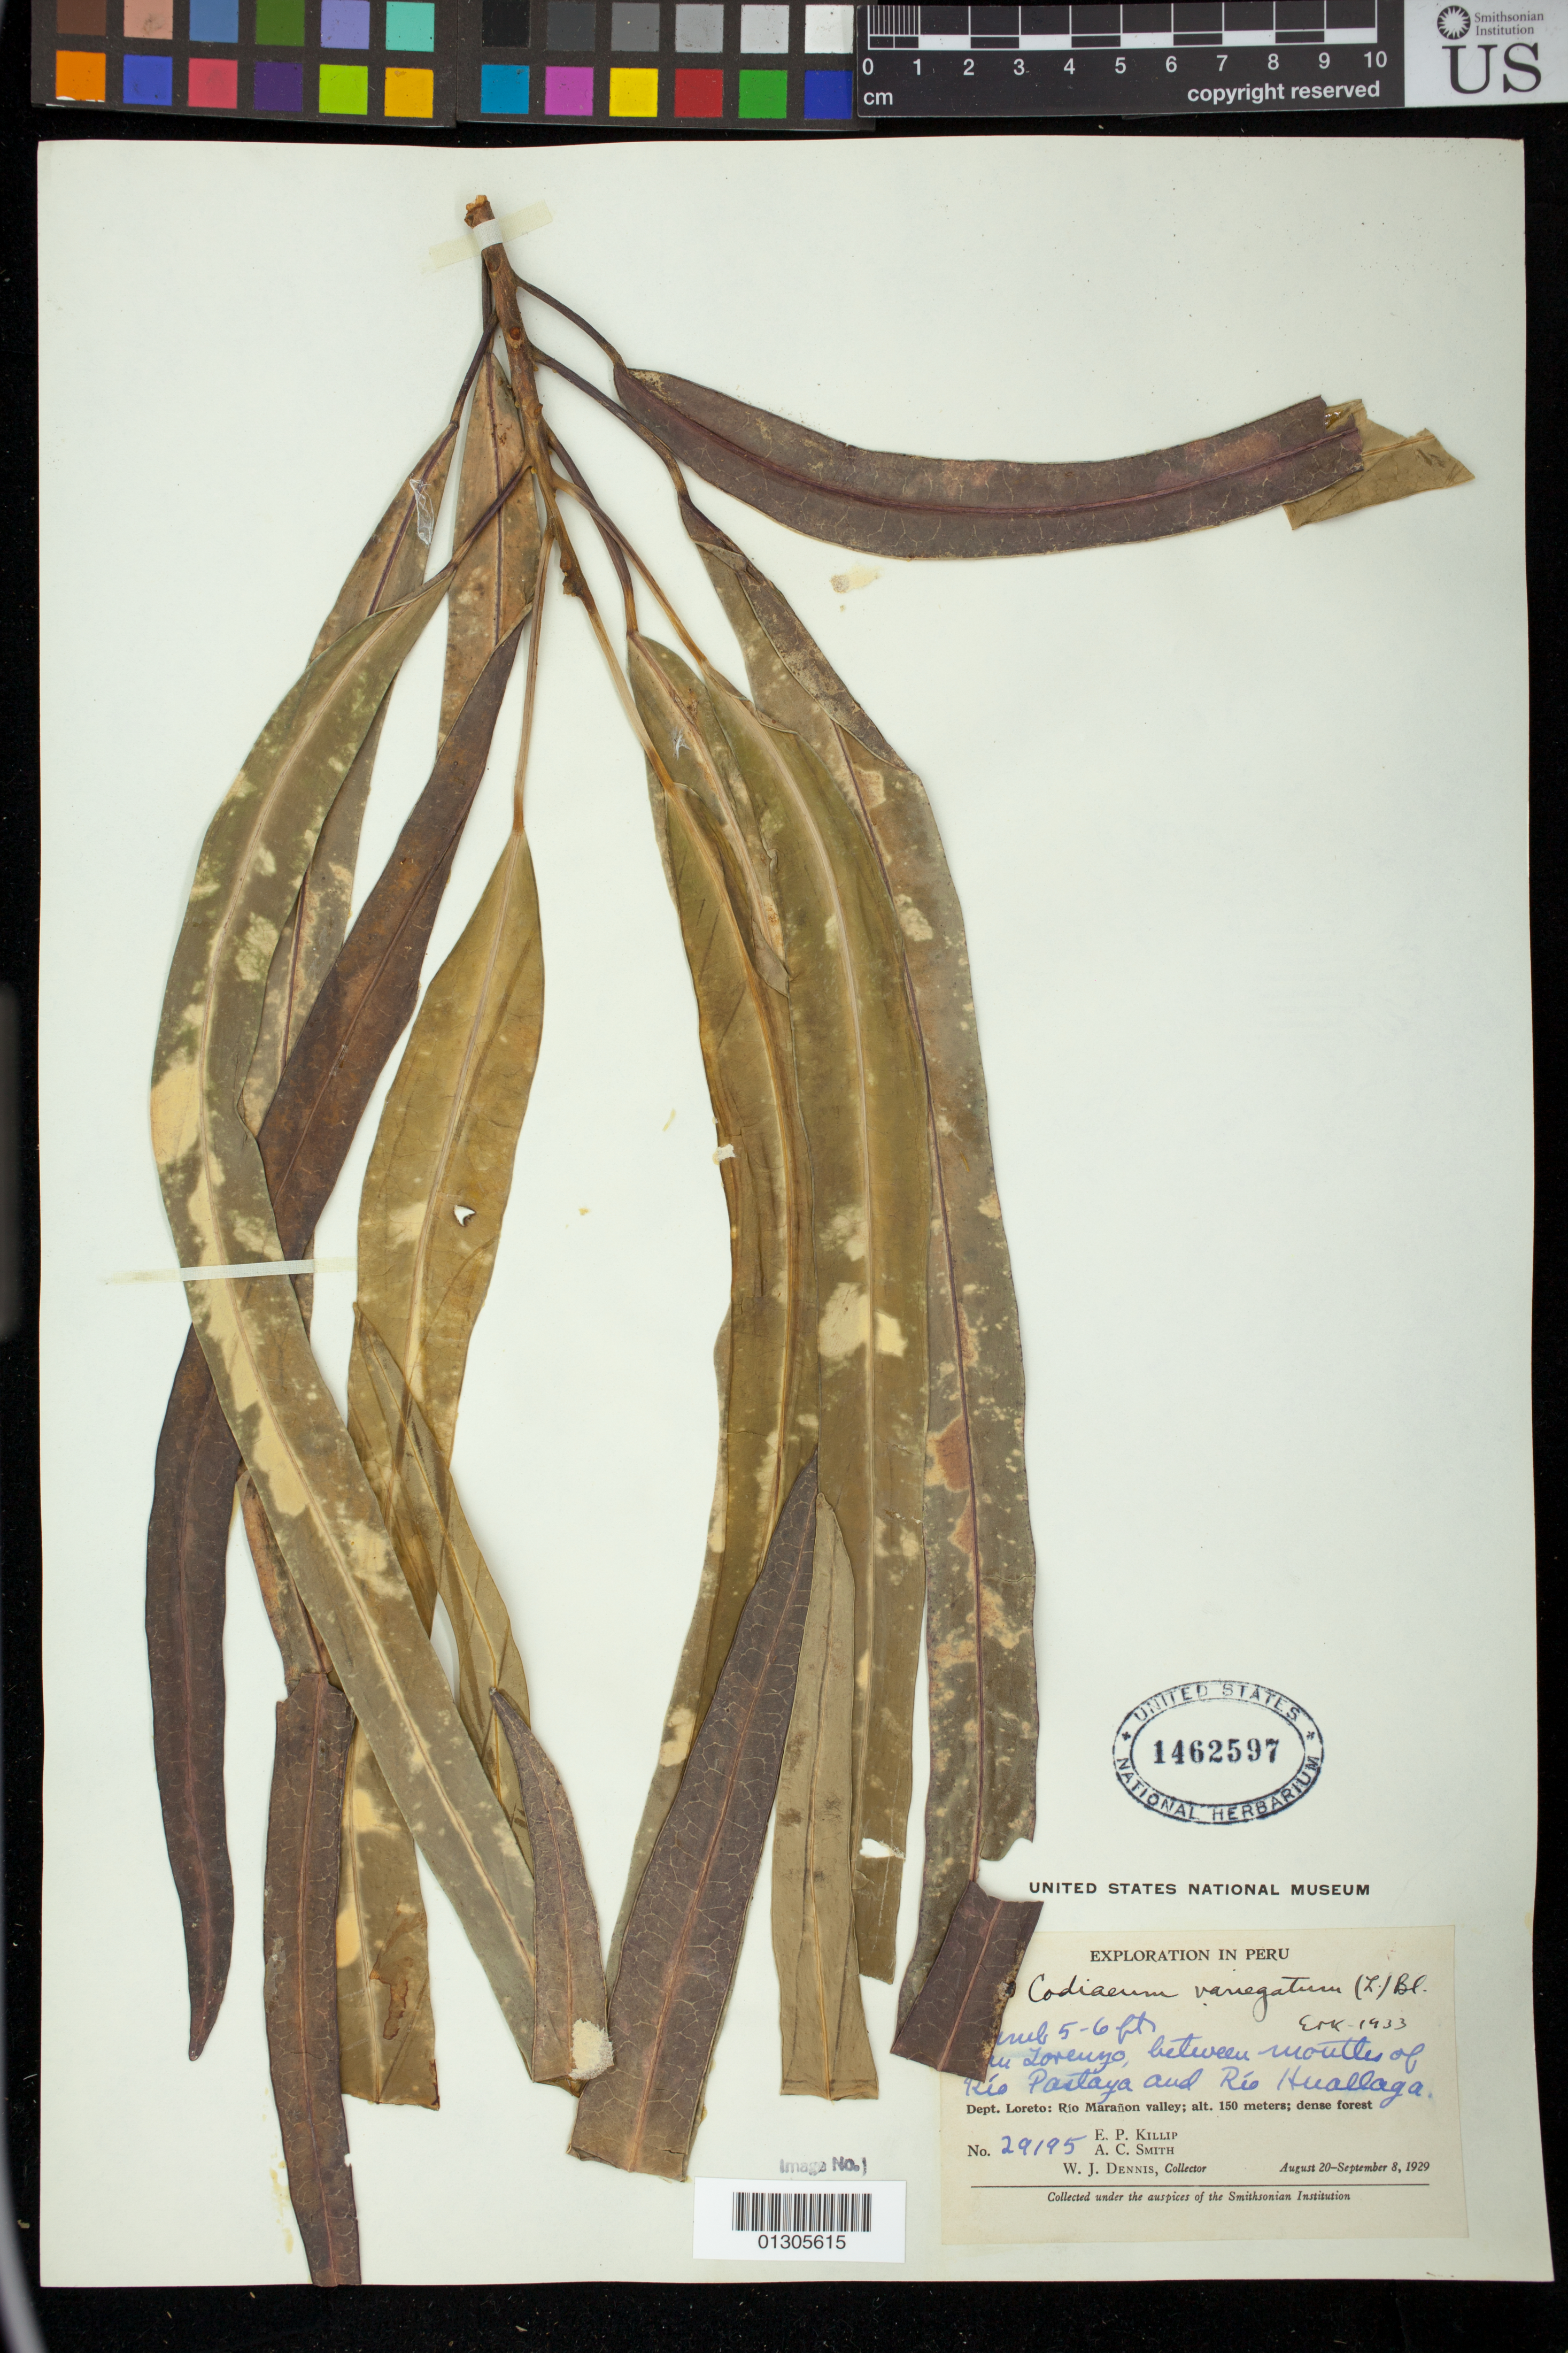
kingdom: Plantae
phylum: Tracheophyta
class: Magnoliopsida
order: Malpighiales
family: Euphorbiaceae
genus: Codiaeum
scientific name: Codiaeum variegatum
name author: (L.) Rumph. ex A. Juss.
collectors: W. J. Dennis, E. P. Killip & A. C. Smith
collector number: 29195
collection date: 1929-08-20/1929-09-08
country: Peru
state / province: Loreto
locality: San Lorenzo, between mouths of Río Pastaza and Río Huallaga. Rio Marañon valley.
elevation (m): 150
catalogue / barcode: US 1462597